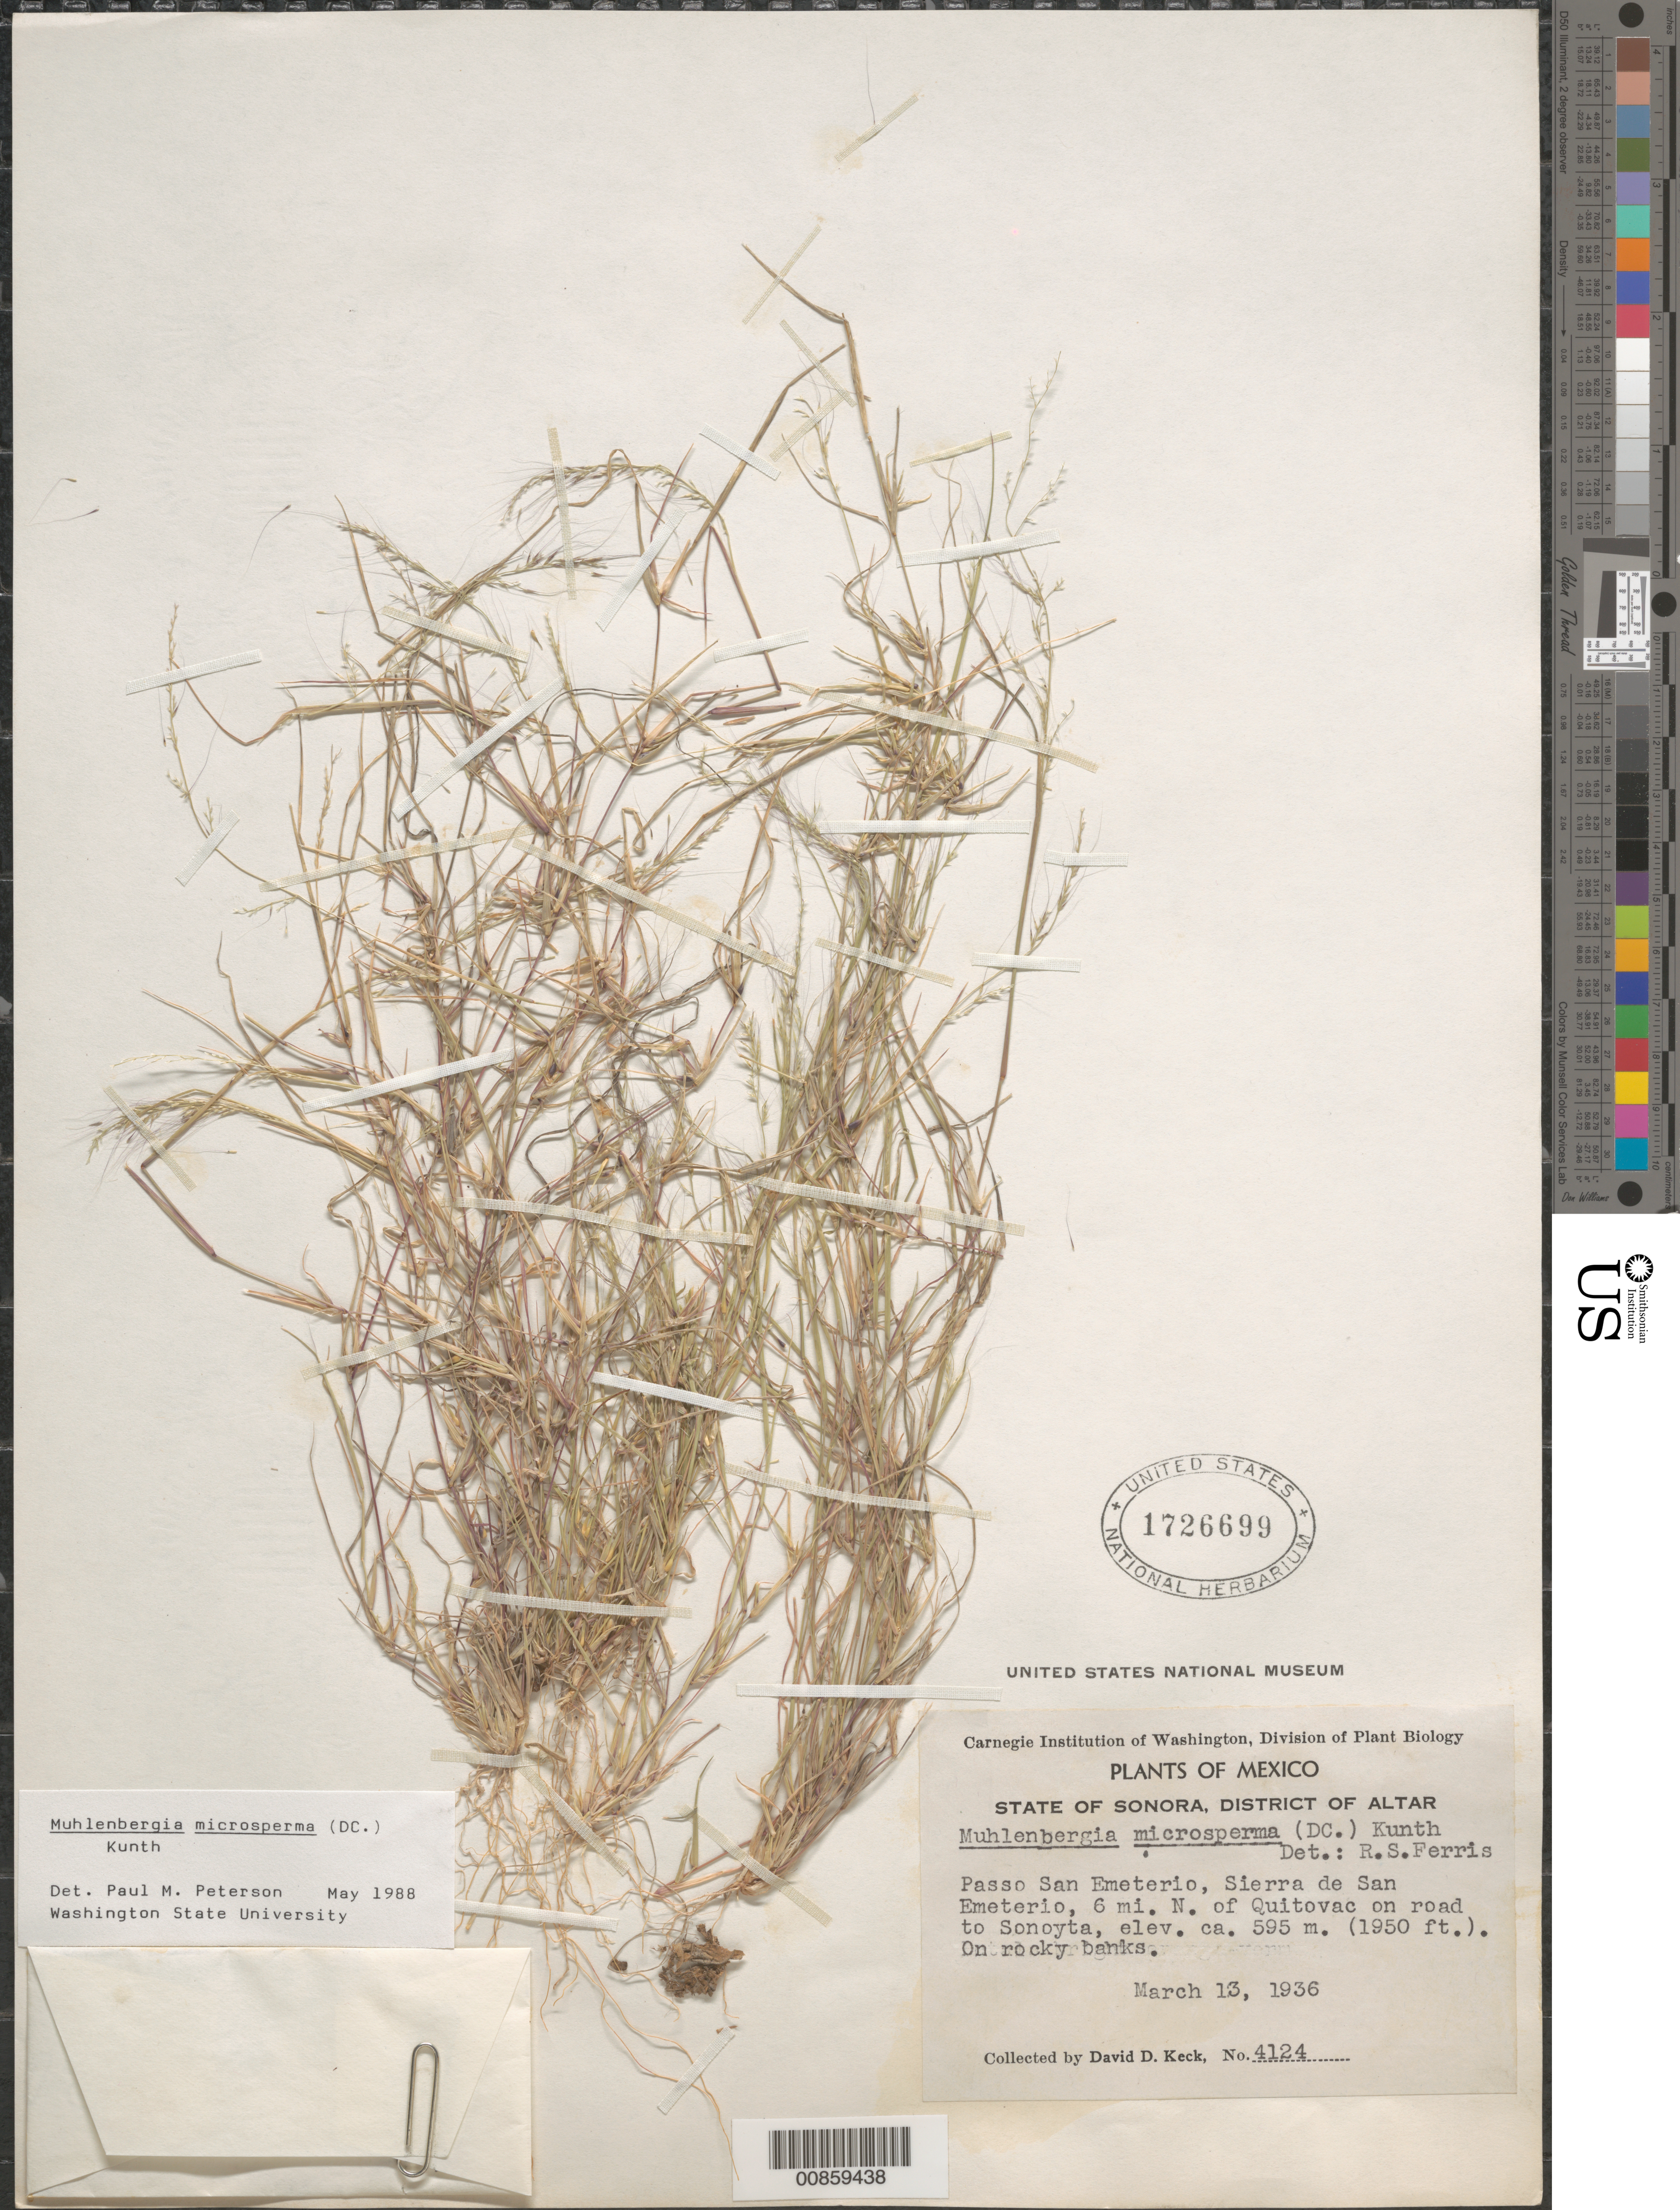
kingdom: Plantae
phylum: Tracheophyta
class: Liliopsida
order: Poales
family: Poaceae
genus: Muhlenbergia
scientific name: Muhlenbergia microsperma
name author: (DC.) Kunth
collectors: D. D. Keck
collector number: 4124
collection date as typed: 13 Mar 1936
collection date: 1936-03-13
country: Mexico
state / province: Sonora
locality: Passo San Emeterio, 6 mi N of Quitovac on road to Sonoita, Son.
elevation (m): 595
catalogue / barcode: US 1726699